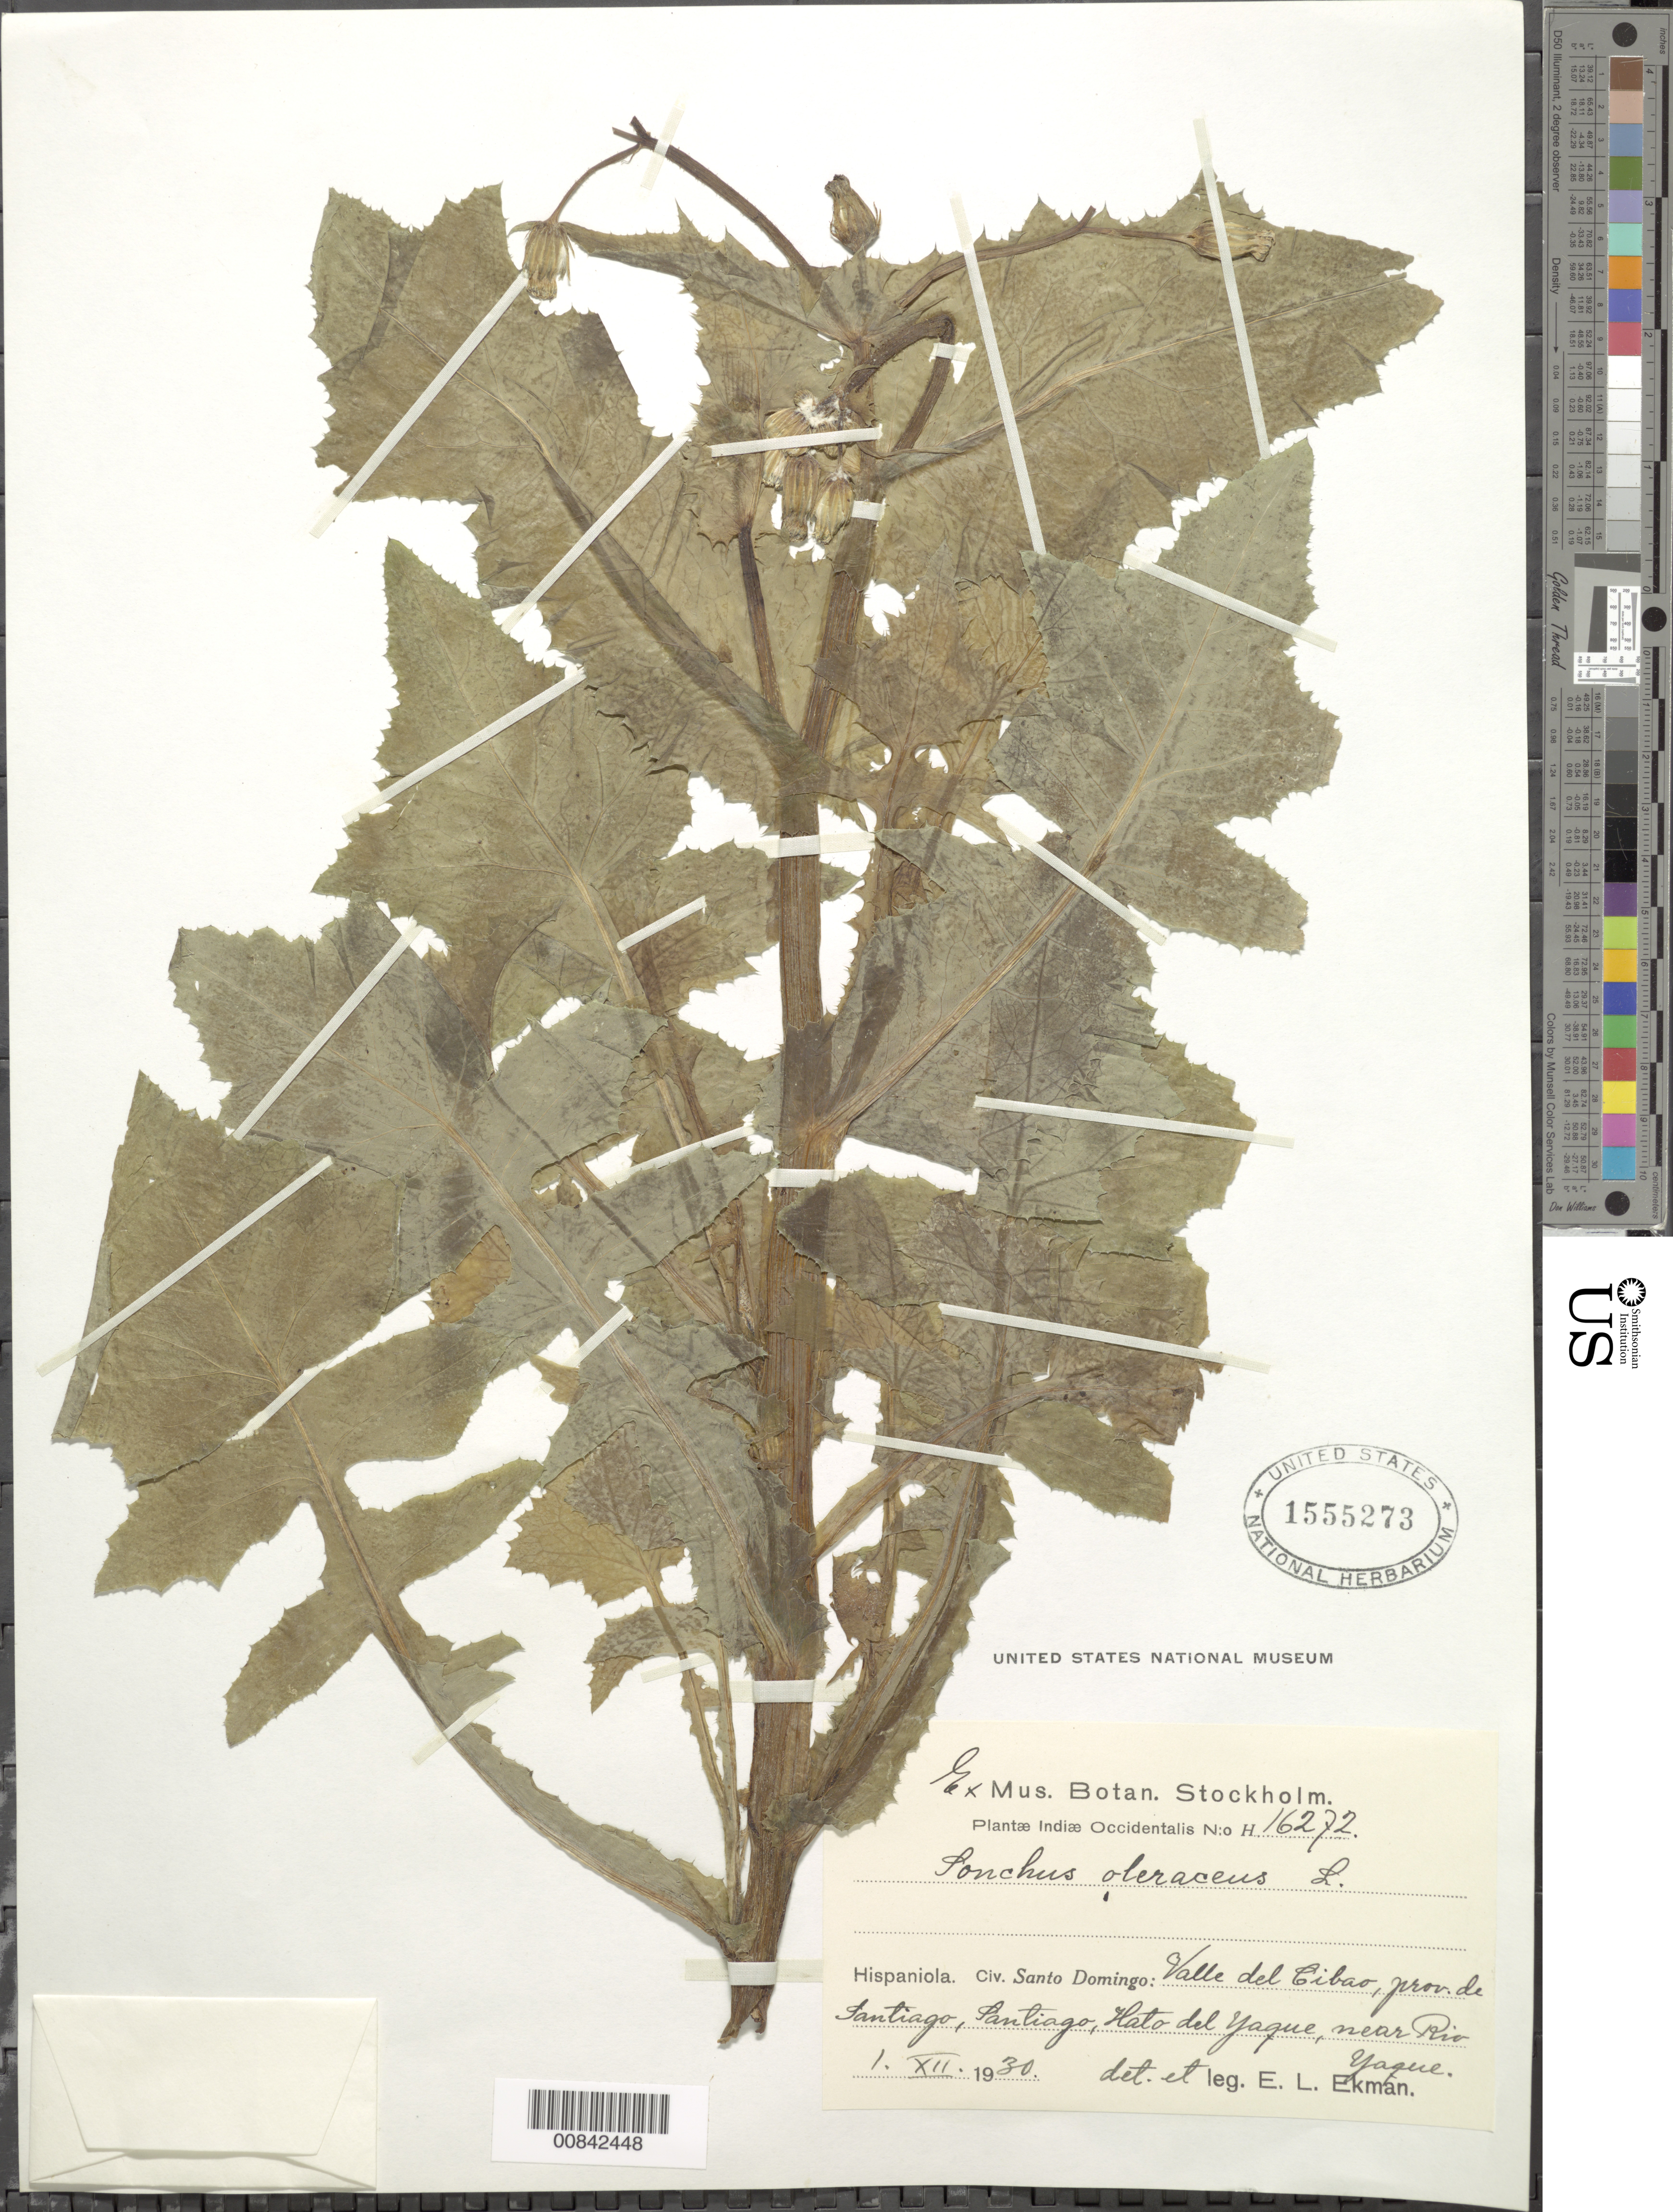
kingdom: Plantae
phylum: Tracheophyta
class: Magnoliopsida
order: Asterales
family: Asteraceae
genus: Sonchus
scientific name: Sonchus oleraceus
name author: L.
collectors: E. L. Ekman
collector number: H 16272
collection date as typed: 01 Dec 1930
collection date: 1930-12-01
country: Dominican Republic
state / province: Santiago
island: Hispaniola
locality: Valle del Cibao, Santiago, Hato del Yaque, near Rio Yaque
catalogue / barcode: US 1555273